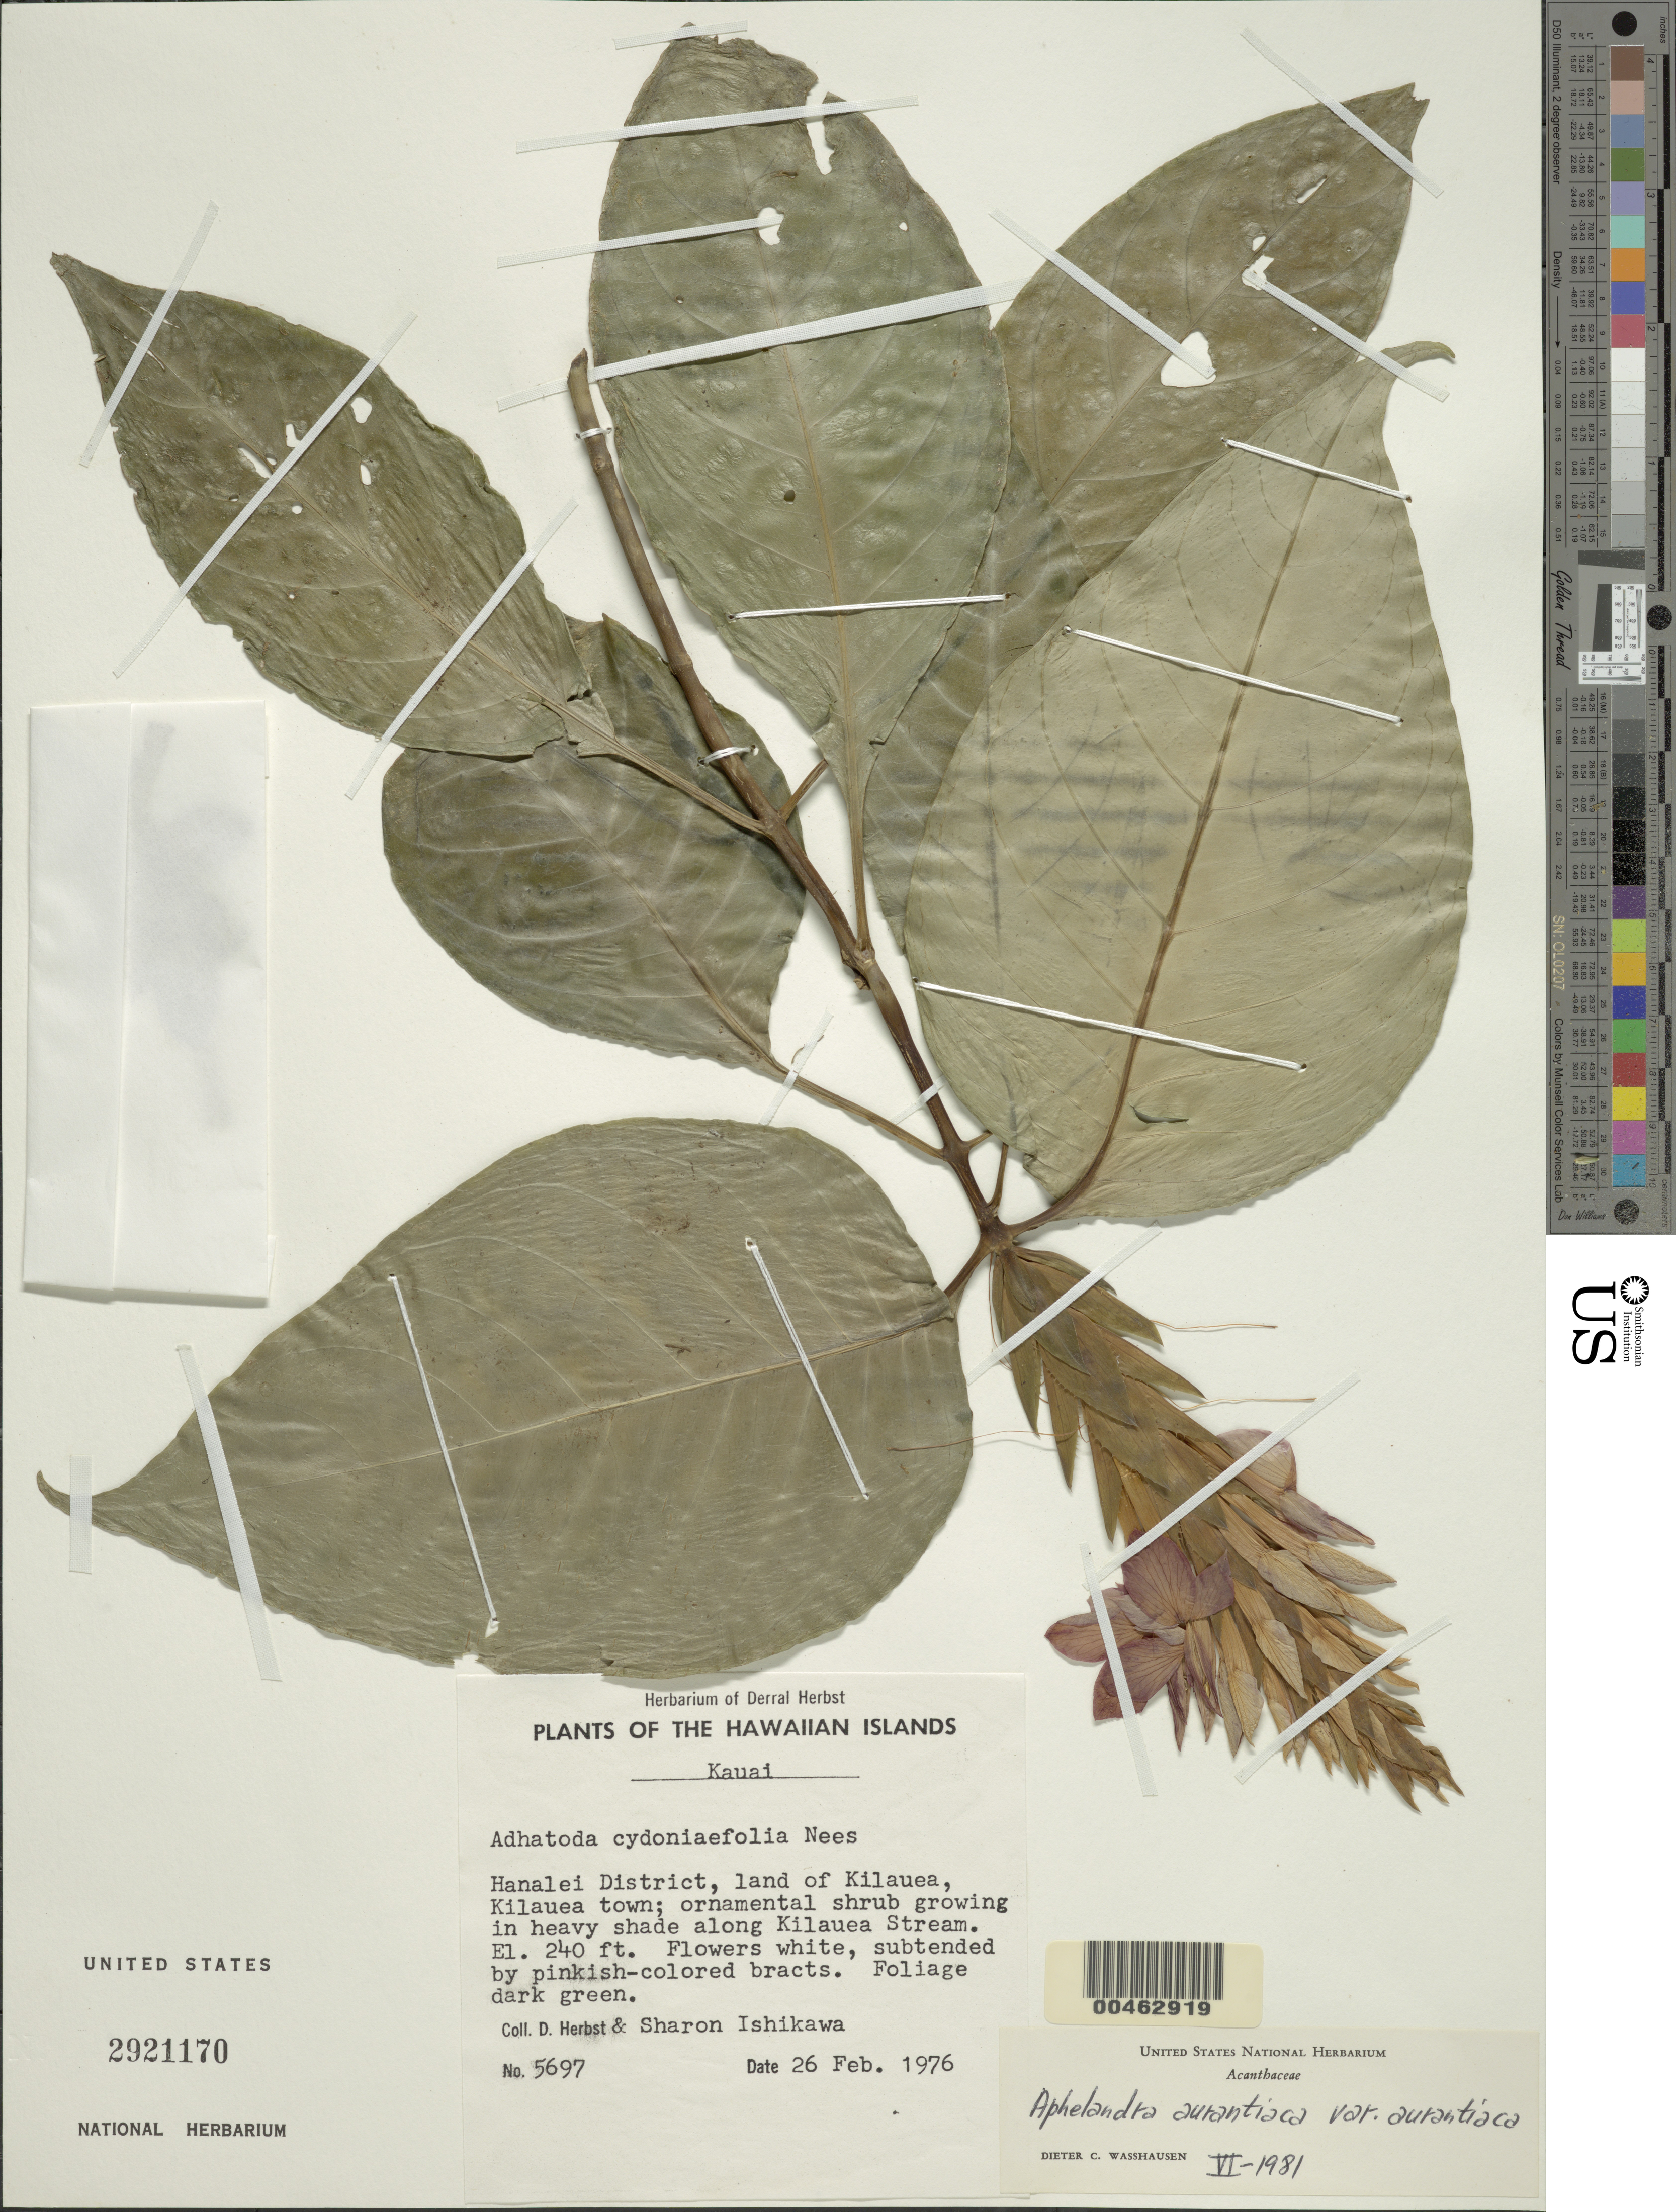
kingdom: Plantae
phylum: Tracheophyta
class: Magnoliopsida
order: Lamiales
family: Acanthaceae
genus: Aphelandra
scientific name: Aphelandra aurantiaca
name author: (Scheidw.) Lindl.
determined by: Wasshausen, Dieter C., (BOT), Smithsonian Institution - National Museum of Natural History (UNITED STATES)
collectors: D. R. Herbst & S. Ishikawa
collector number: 5697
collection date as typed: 26 Feb 1976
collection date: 1976-02-26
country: United States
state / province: Hawaii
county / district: Kauai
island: Kaua'i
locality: Hanalei Dist., land of Kilauea, Kilauea town, along Kilauea Stream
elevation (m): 73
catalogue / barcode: US 2921170